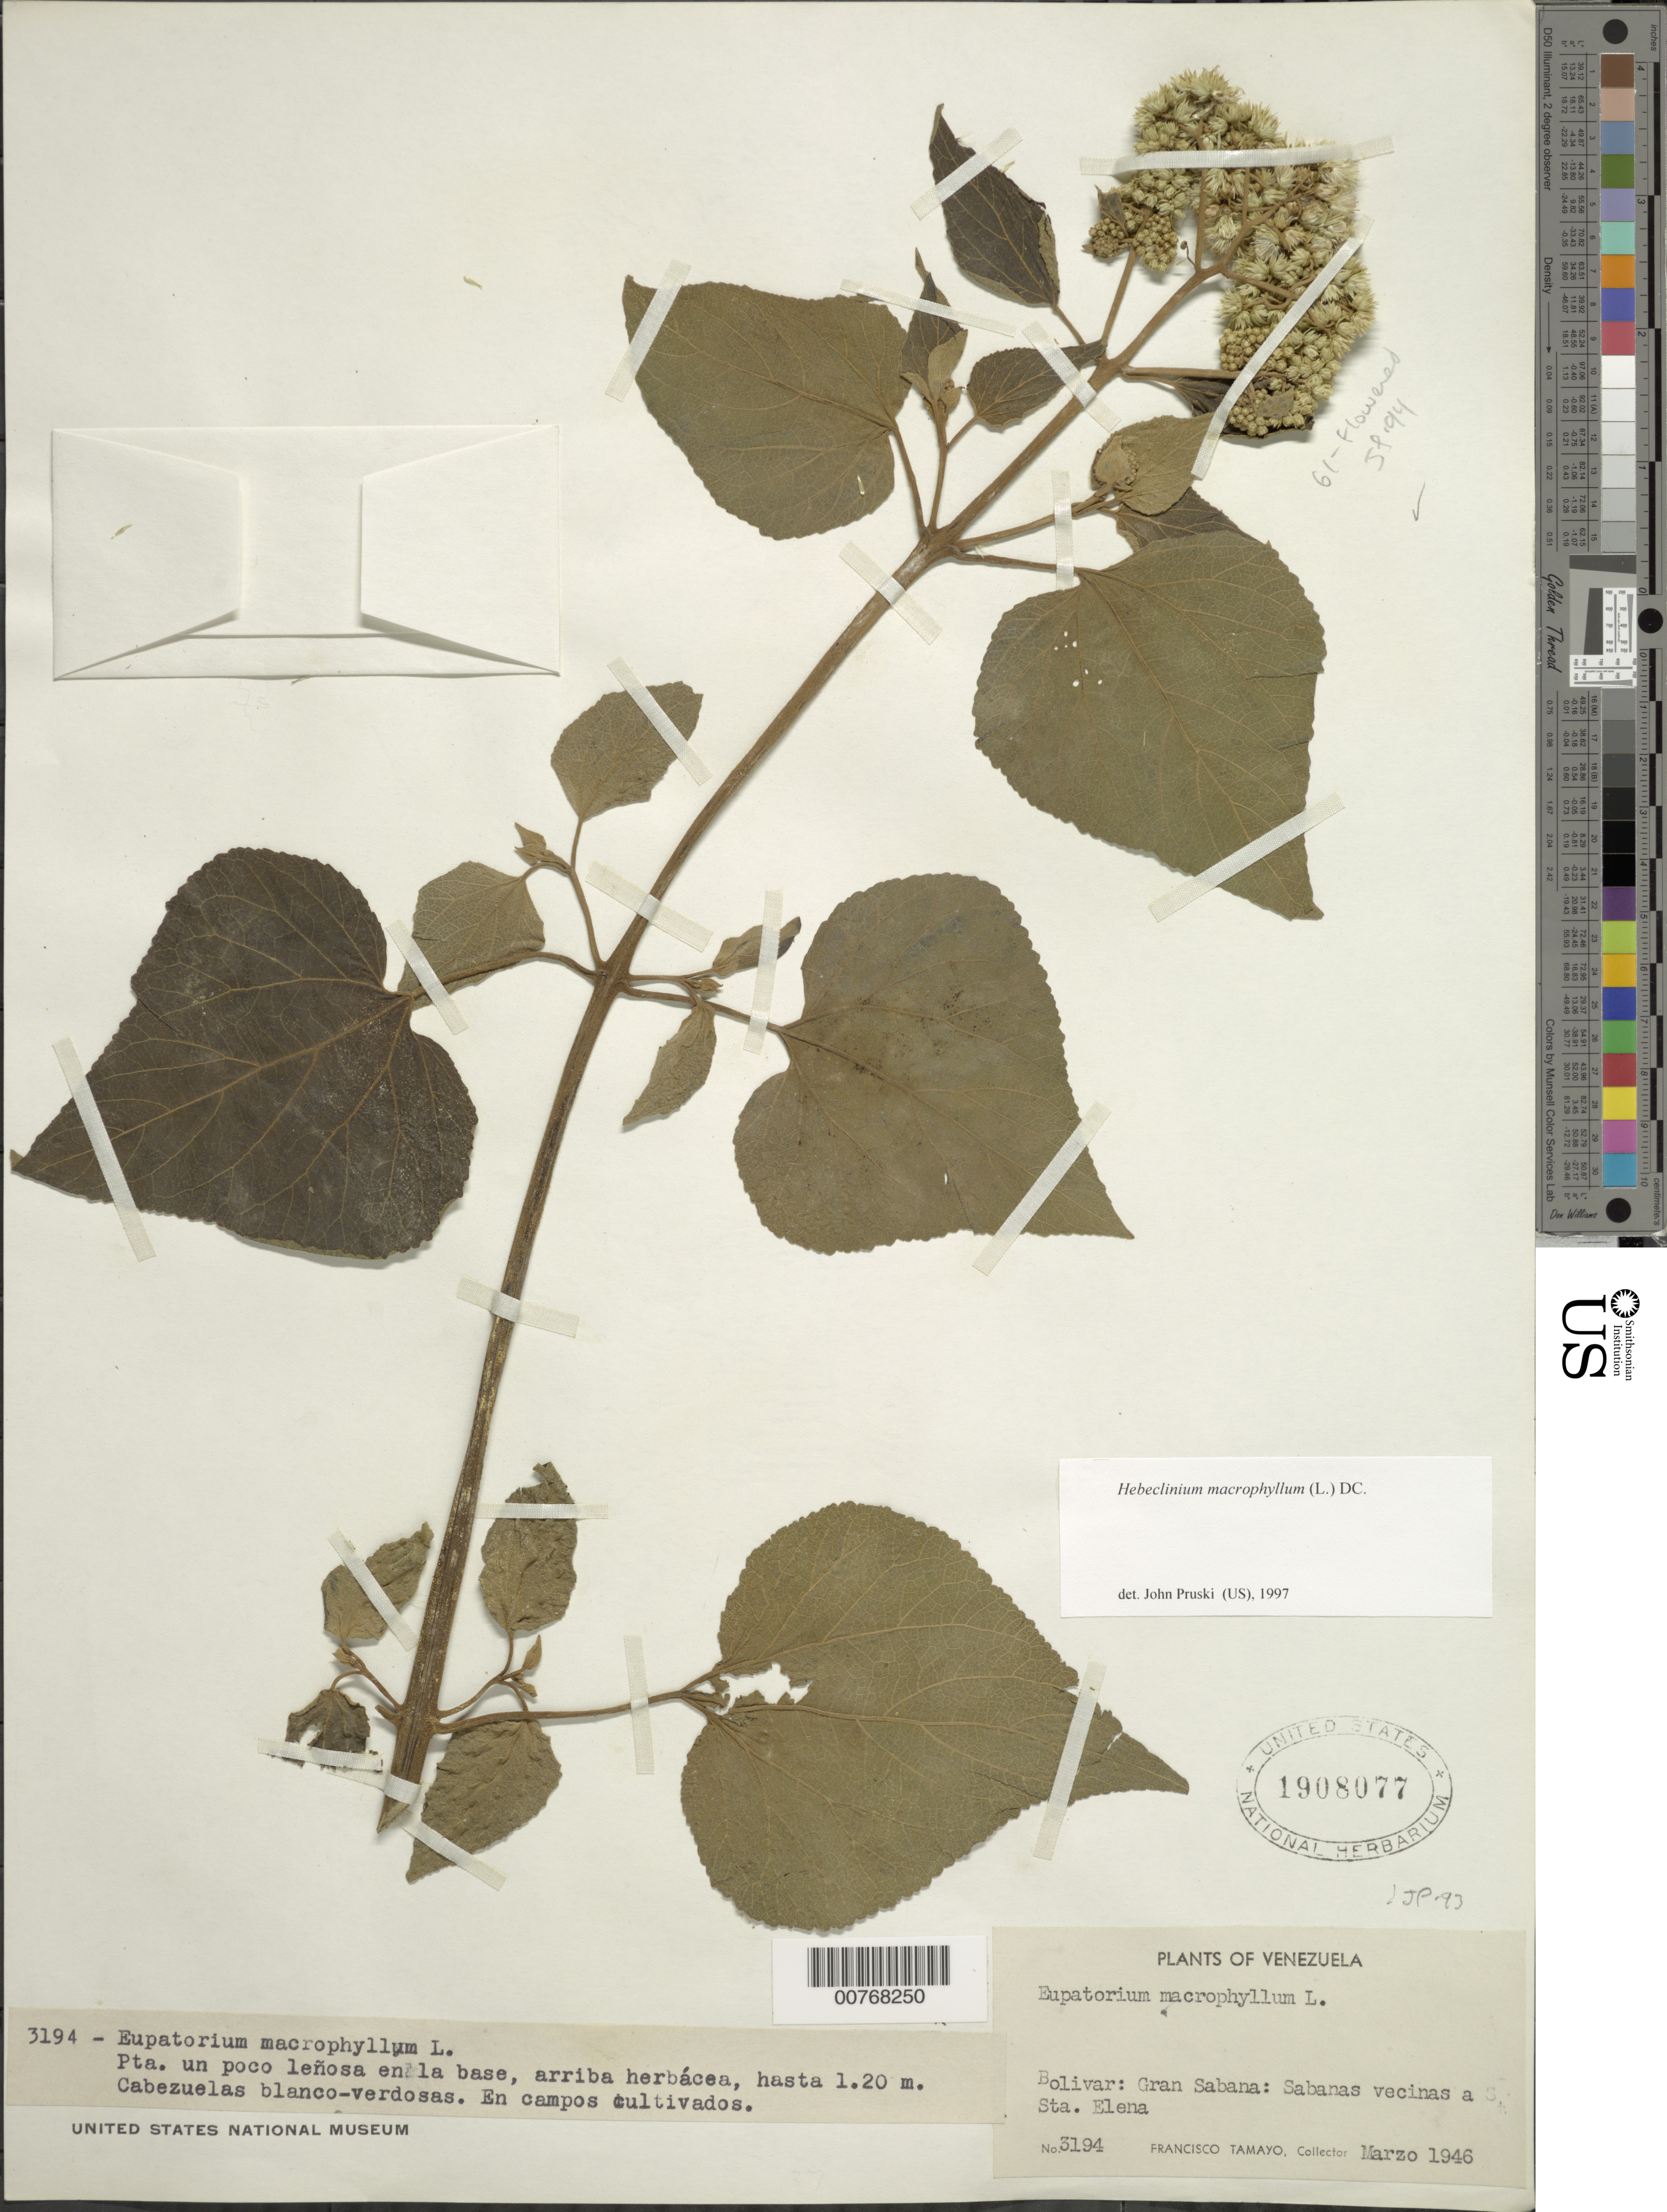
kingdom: Plantae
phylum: Tracheophyta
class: Magnoliopsida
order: Asterales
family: Asteraceae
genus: Hebeclinium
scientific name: Hebeclinium macrophyllum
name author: (L.) DC.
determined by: Pruski, J. F.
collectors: F. Tamayo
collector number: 3194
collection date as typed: Mar-46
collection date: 1946-03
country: Venezuela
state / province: Bolívar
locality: Gran Sabana, Sta. Elena, Río Uairén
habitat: Campos cultivados. Sabanas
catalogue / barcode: US 1908077